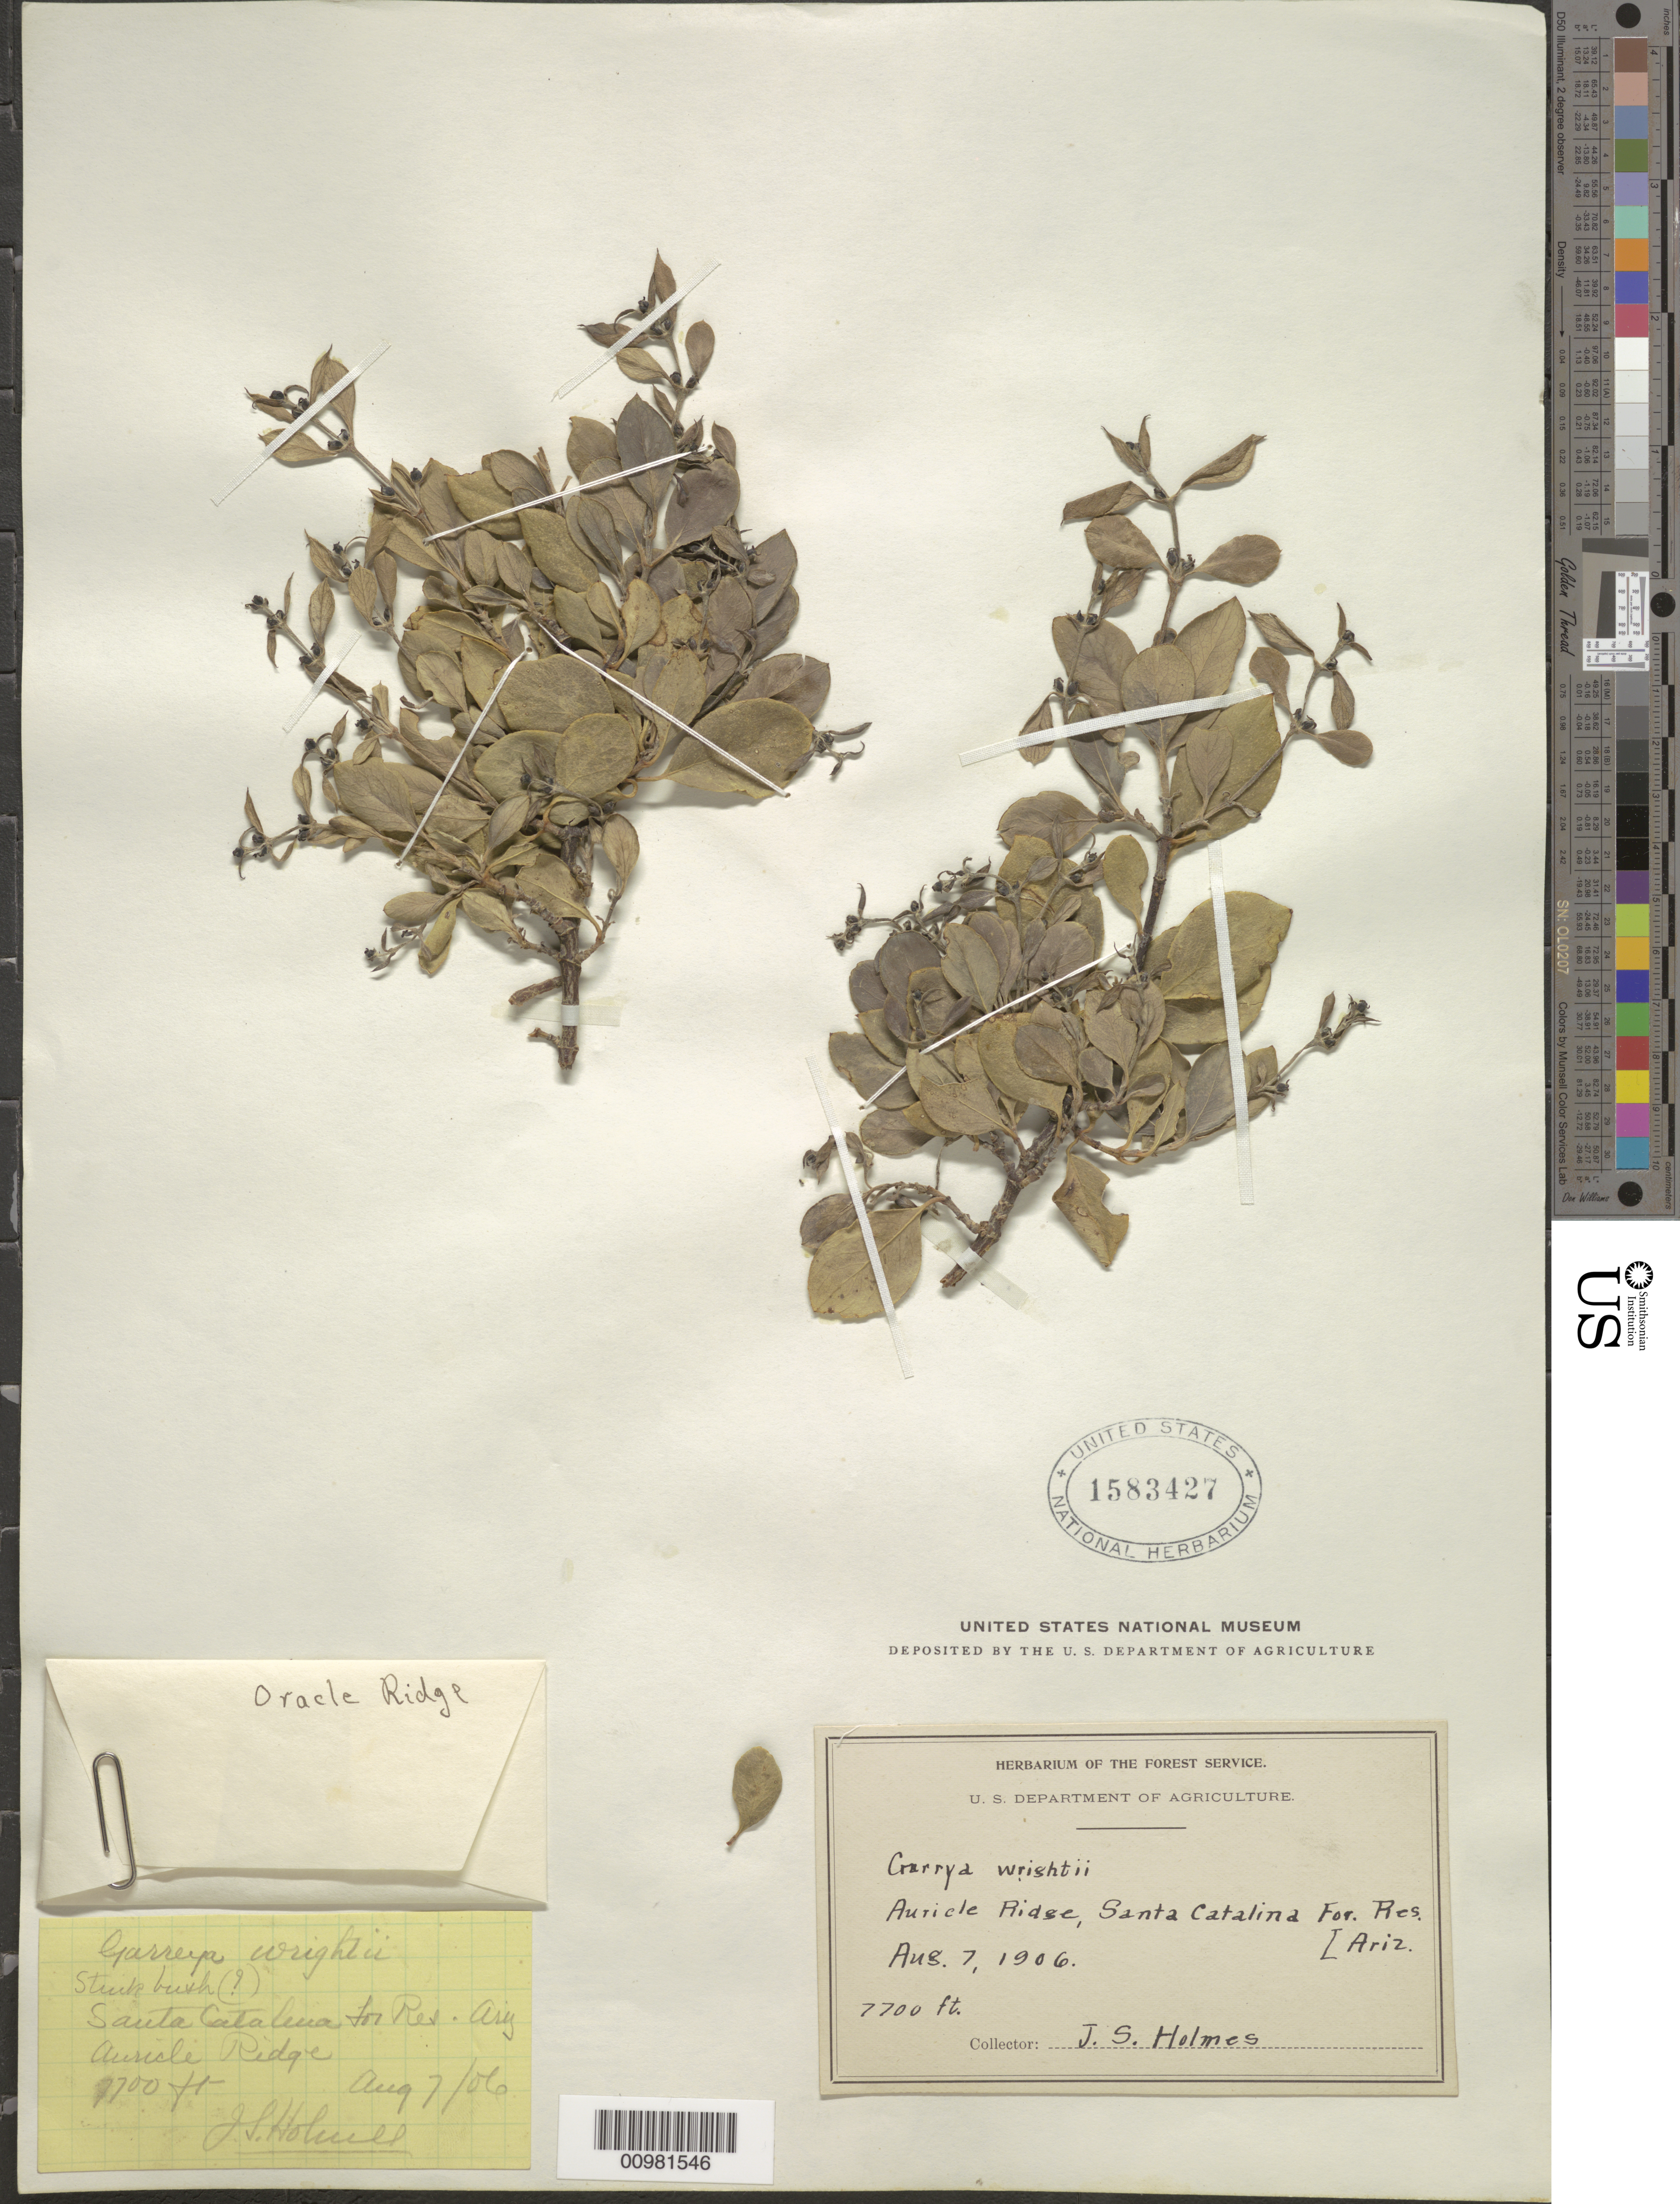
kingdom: Plantae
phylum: Tracheophyta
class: Magnoliopsida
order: Garryales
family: Garryaceae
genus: Garrya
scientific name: Garrya wrightii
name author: Torr.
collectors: J. Holmes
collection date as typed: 07 Aug 1906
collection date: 1906-08-07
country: United States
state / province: Arizona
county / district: Pima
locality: Auricle Ridge, Santa Catalina For. Res.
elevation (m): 2347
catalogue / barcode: US 1583487